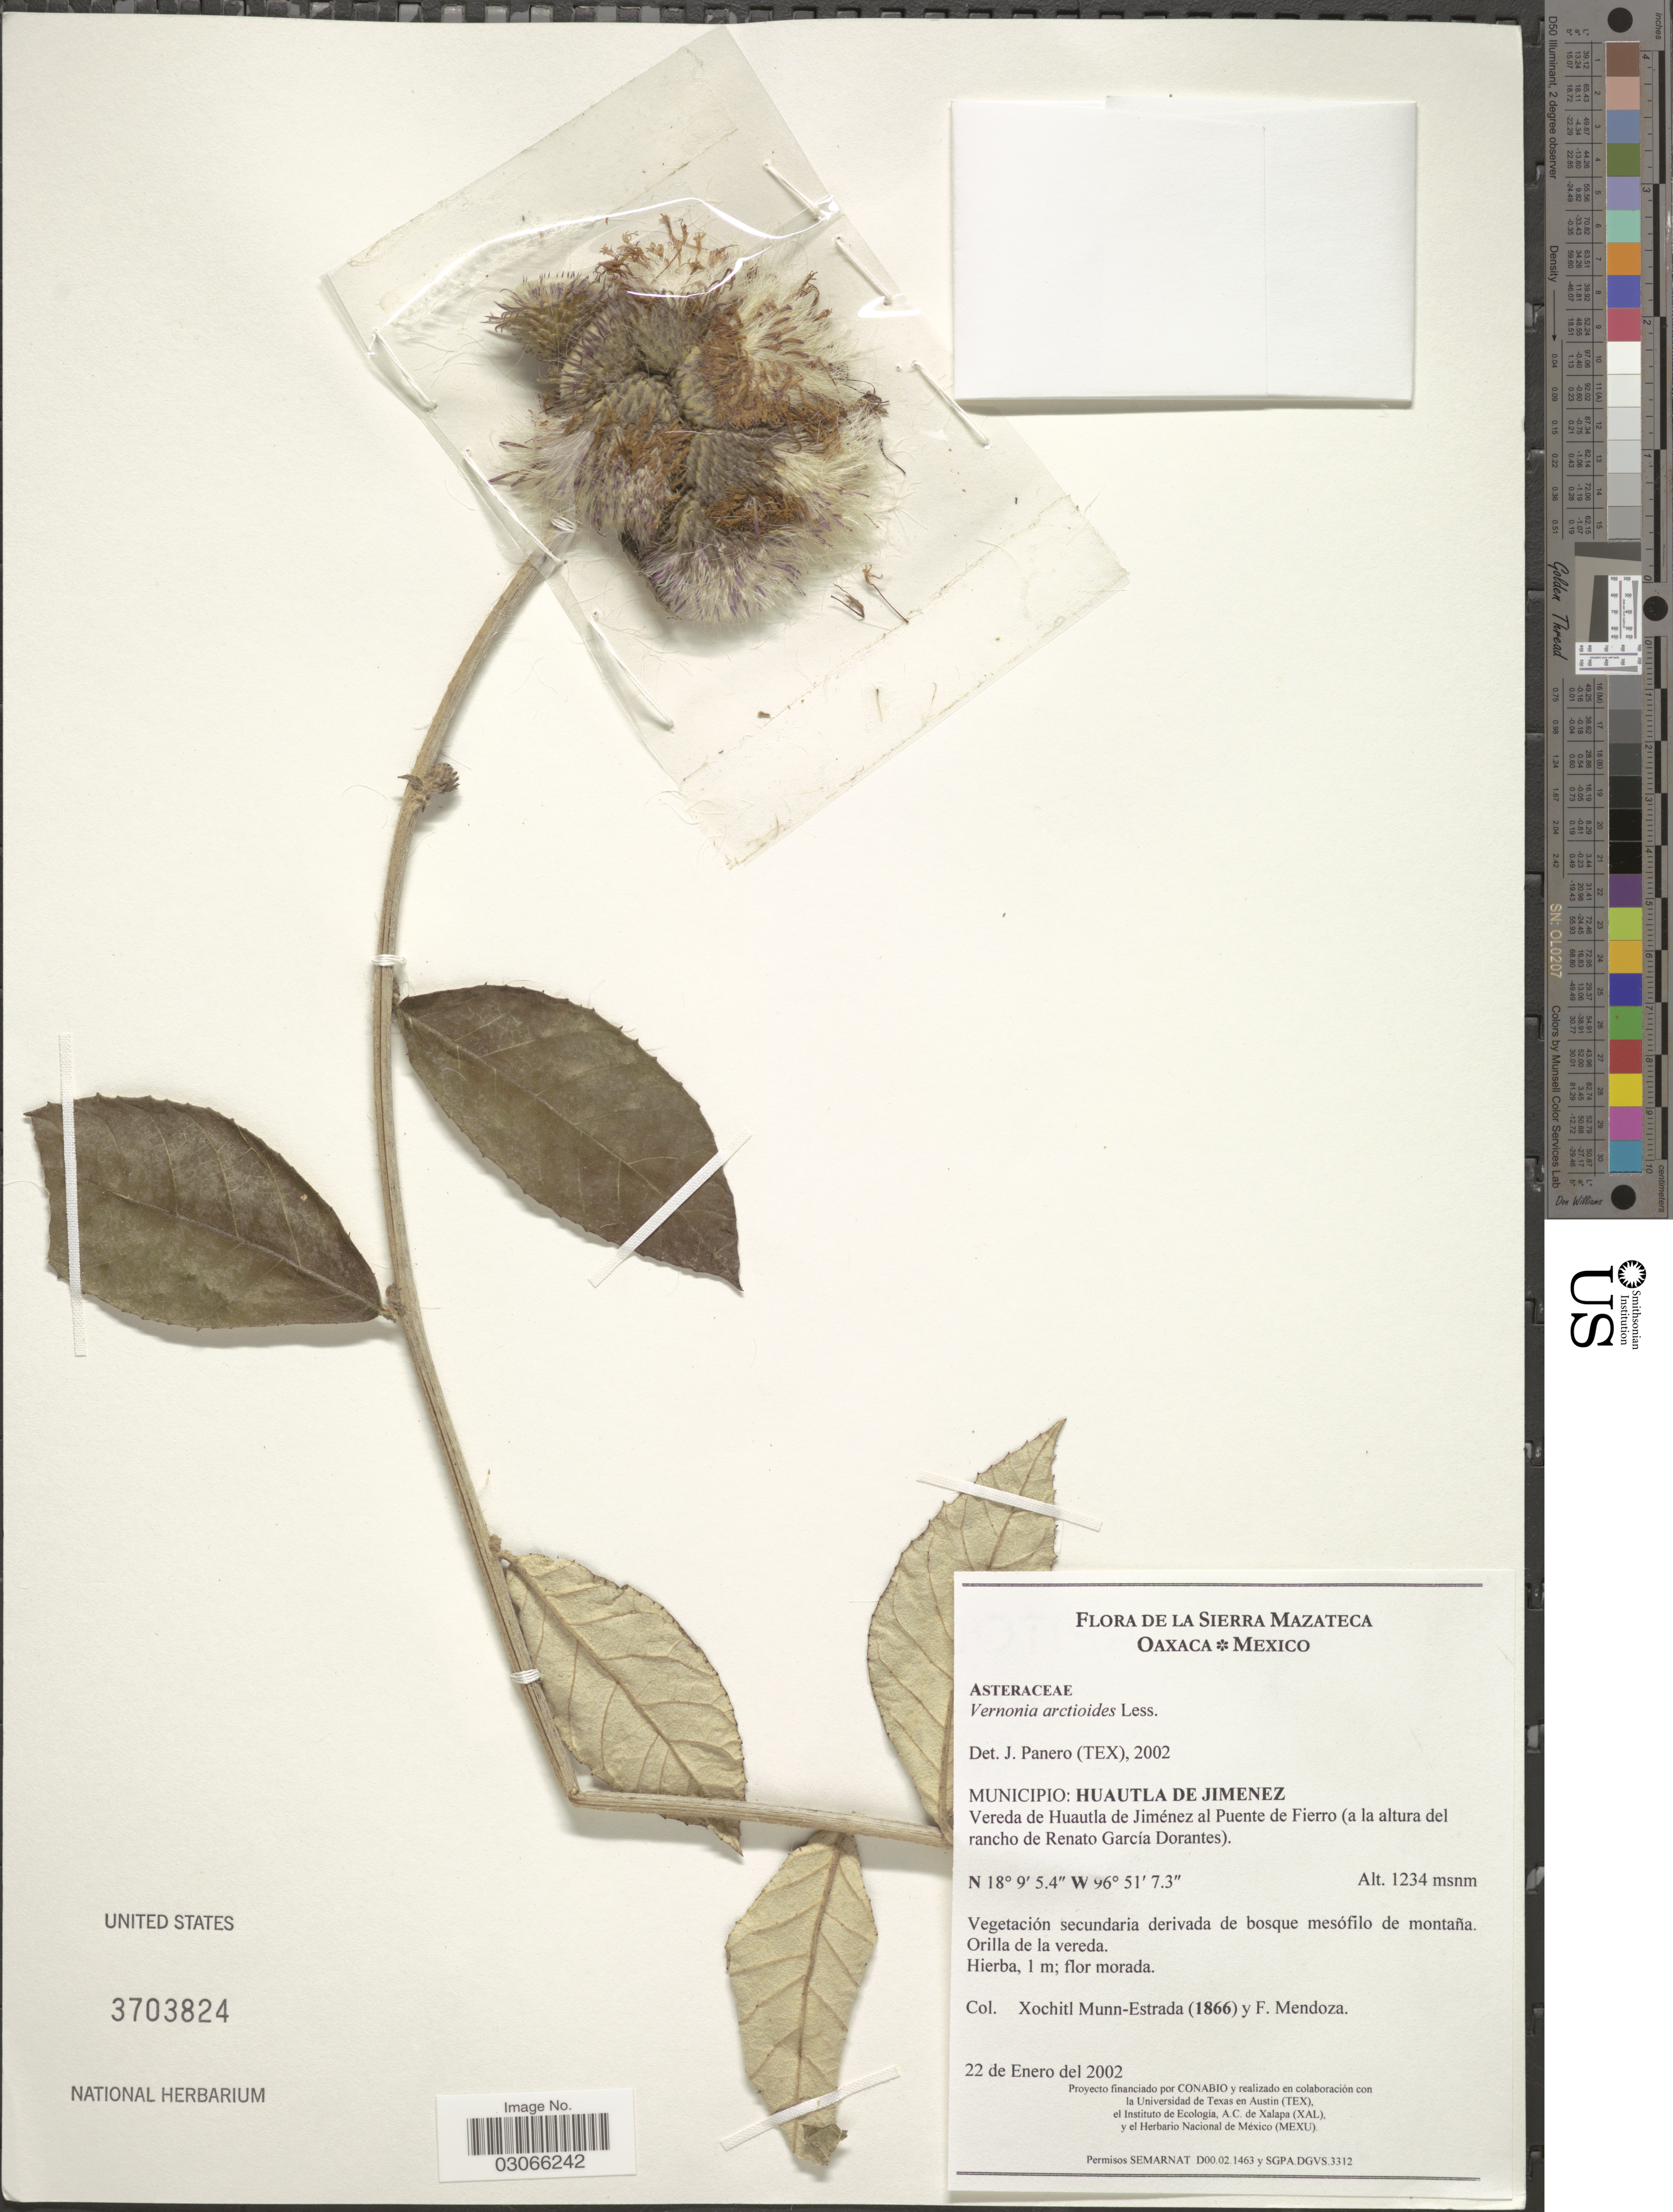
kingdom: Plantae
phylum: Tracheophyta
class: Magnoliopsida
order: Asterales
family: Asteraceae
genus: Leiboldia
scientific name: Leiboldia serrata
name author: (D. Don) Gleason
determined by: Renon, Polla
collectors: X. Munn-Estrada & F. Mendoza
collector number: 1866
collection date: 2002-01-22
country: Mexico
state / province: Oaxaca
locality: La Sierra Mazateca. Municipio: Huautla de Jimenez. Vereda de Huautla de Jiménez al Puente de Fierro (a la altura del rancho de Renato García Dorantes).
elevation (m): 1234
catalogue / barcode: US 3703824